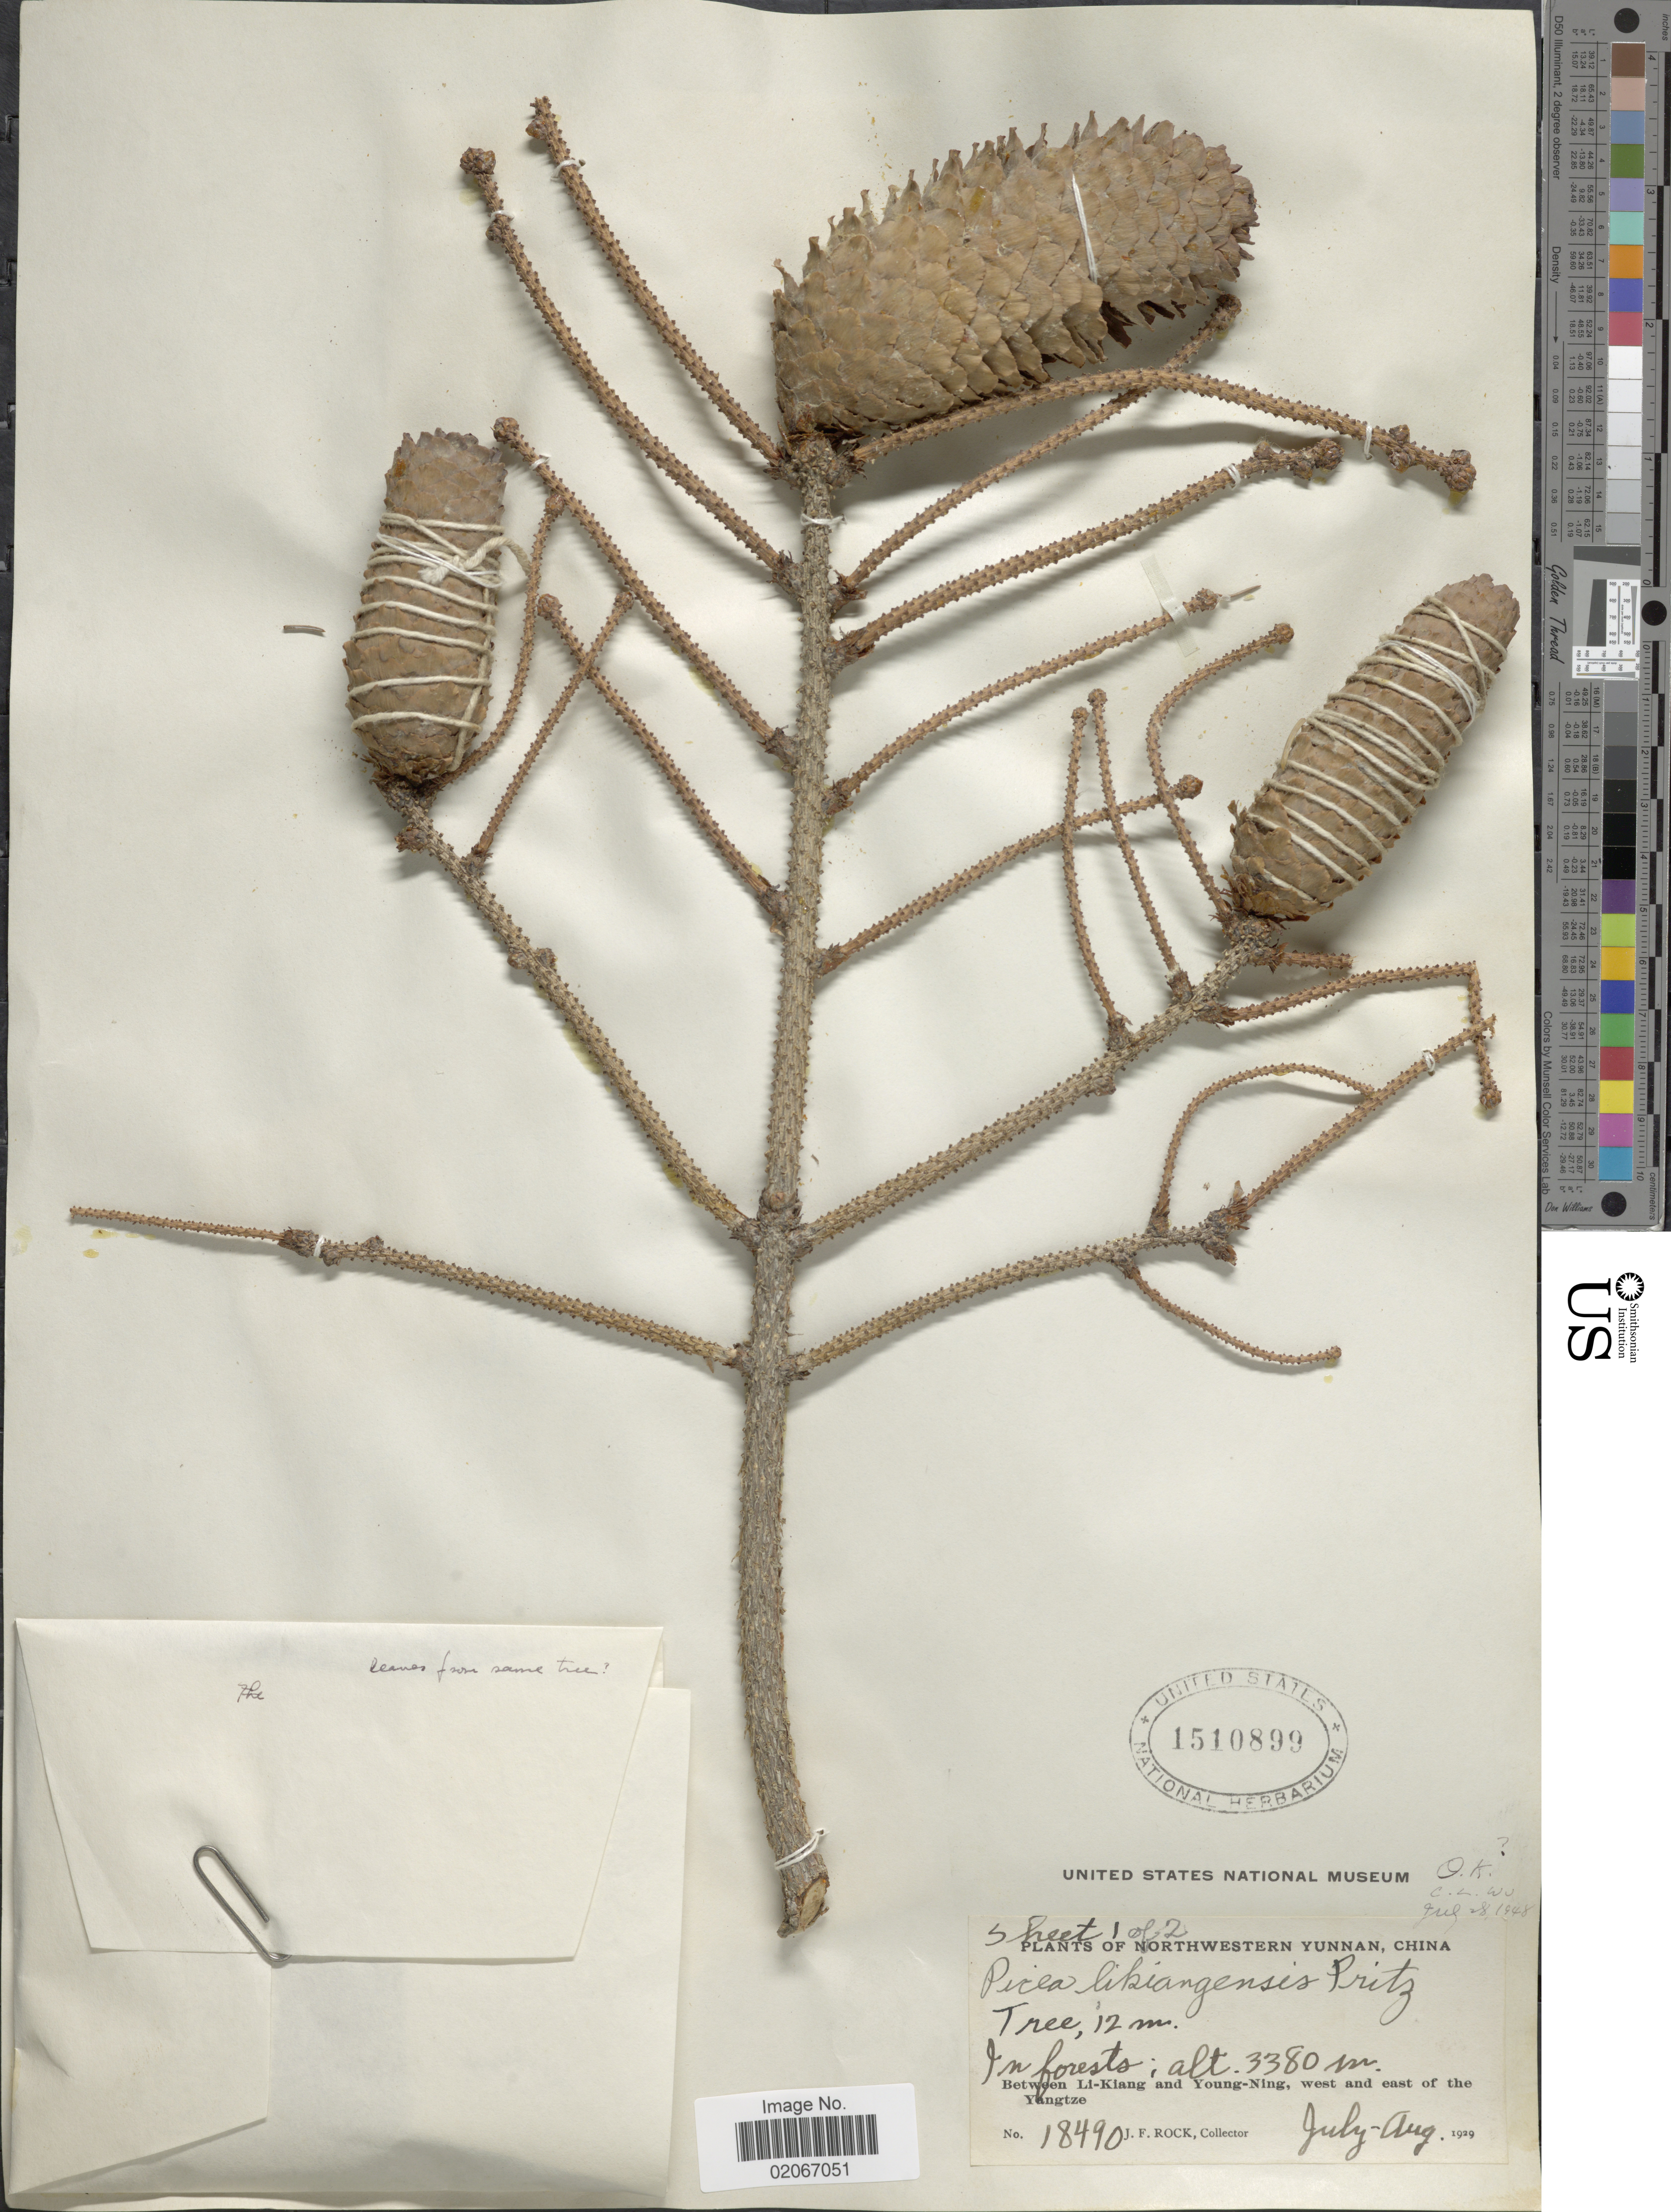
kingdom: Plantae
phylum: Tracheophyta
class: Pinopsida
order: Pinales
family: Pinaceae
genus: Picea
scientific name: Picea likiangensis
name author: (Franch.) E. Pritz.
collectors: J. Rock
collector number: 18490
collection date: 1929-07/1929-08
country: China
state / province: Yunnan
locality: Northwestern Yunnan. In forests, Between Li- Kiang and Young- Ning, west and east of the Yangtze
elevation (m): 3380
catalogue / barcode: US 1510899